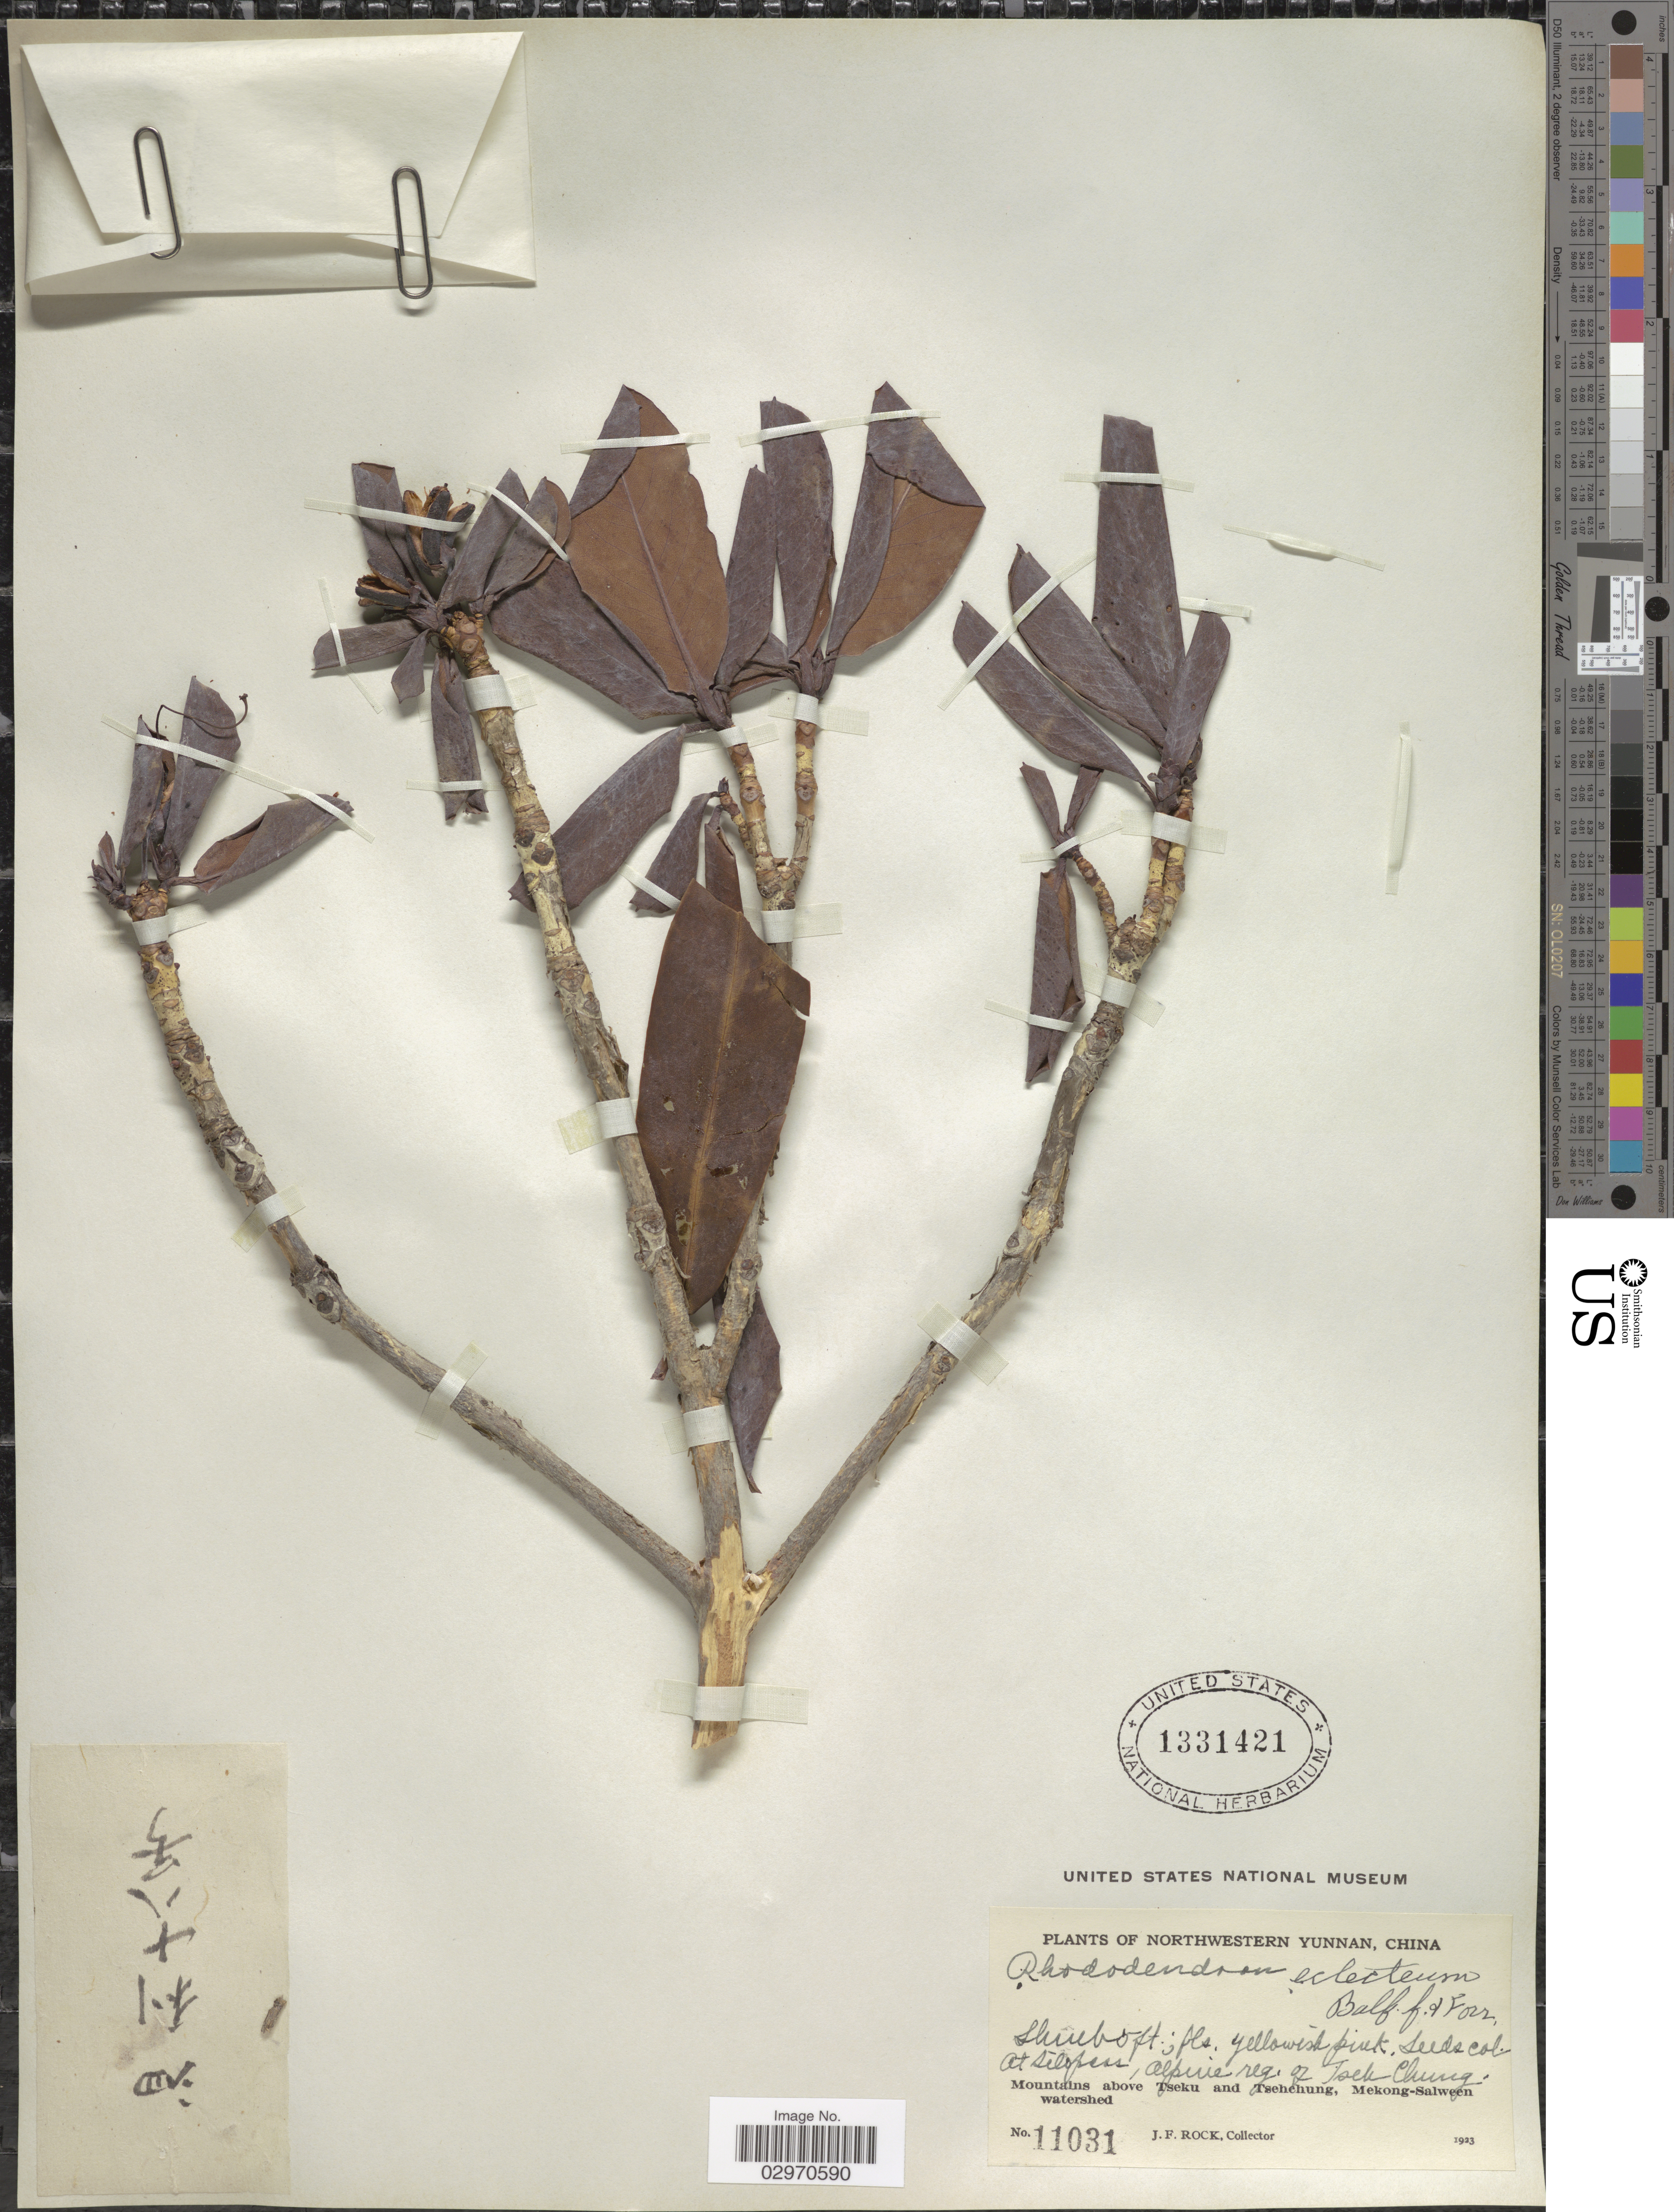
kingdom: Plantae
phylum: Tracheophyta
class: Magnoliopsida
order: Ericales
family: Ericaceae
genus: Rhododendron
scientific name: Rhododendron eclecteum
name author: Balf. f. & Forrest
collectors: J. Rock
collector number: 11031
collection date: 1923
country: China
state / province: Yunnan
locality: Northwestern Yunnan. Alpine reg. of Tseh Chung. Mountains above Tseku and Tsehchung, Mekong-Salween watershed.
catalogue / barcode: US 1331421